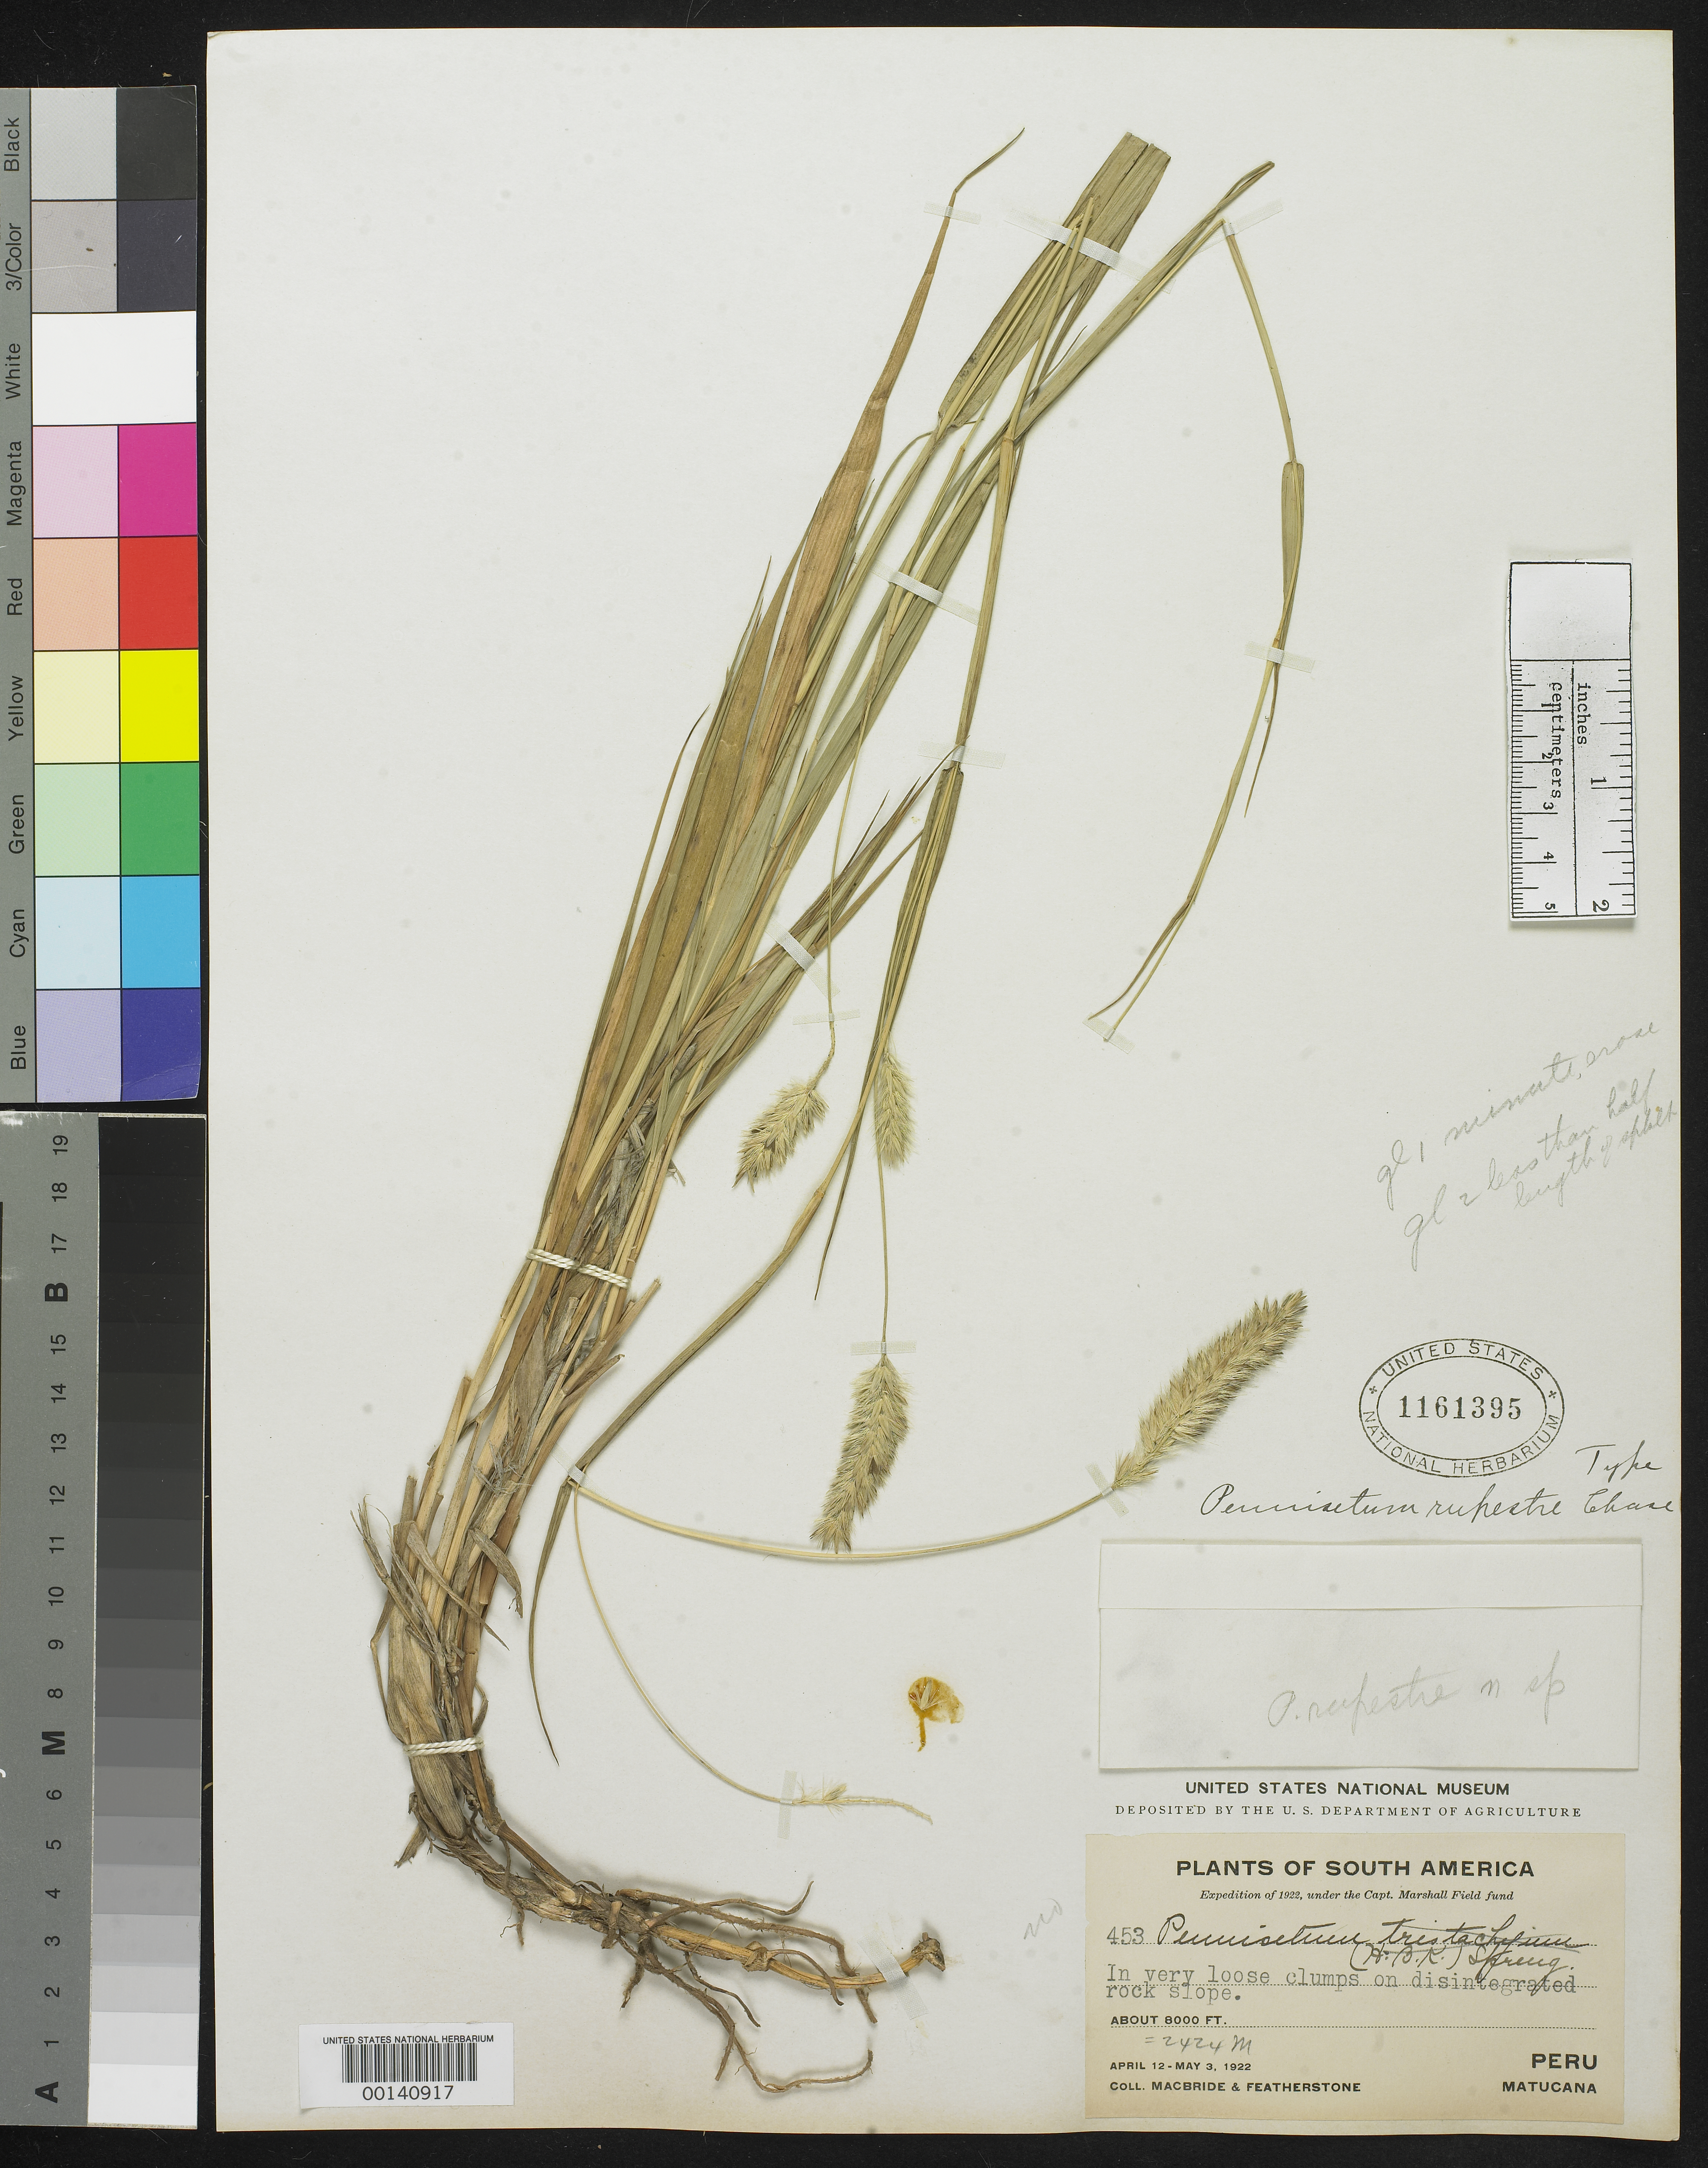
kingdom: Plantae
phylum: Tracheophyta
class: Liliopsida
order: Poales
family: Poaceae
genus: Pennisetum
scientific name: Pennisetum rupestre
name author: Chase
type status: Holotype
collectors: J. F. Macbride & W. Featherstone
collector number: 453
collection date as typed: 12 Apr 1922 to 03 May 1922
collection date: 1922-04-12/1922-05-03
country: Peru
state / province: Lima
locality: Matucana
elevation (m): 2400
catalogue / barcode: US 1161395